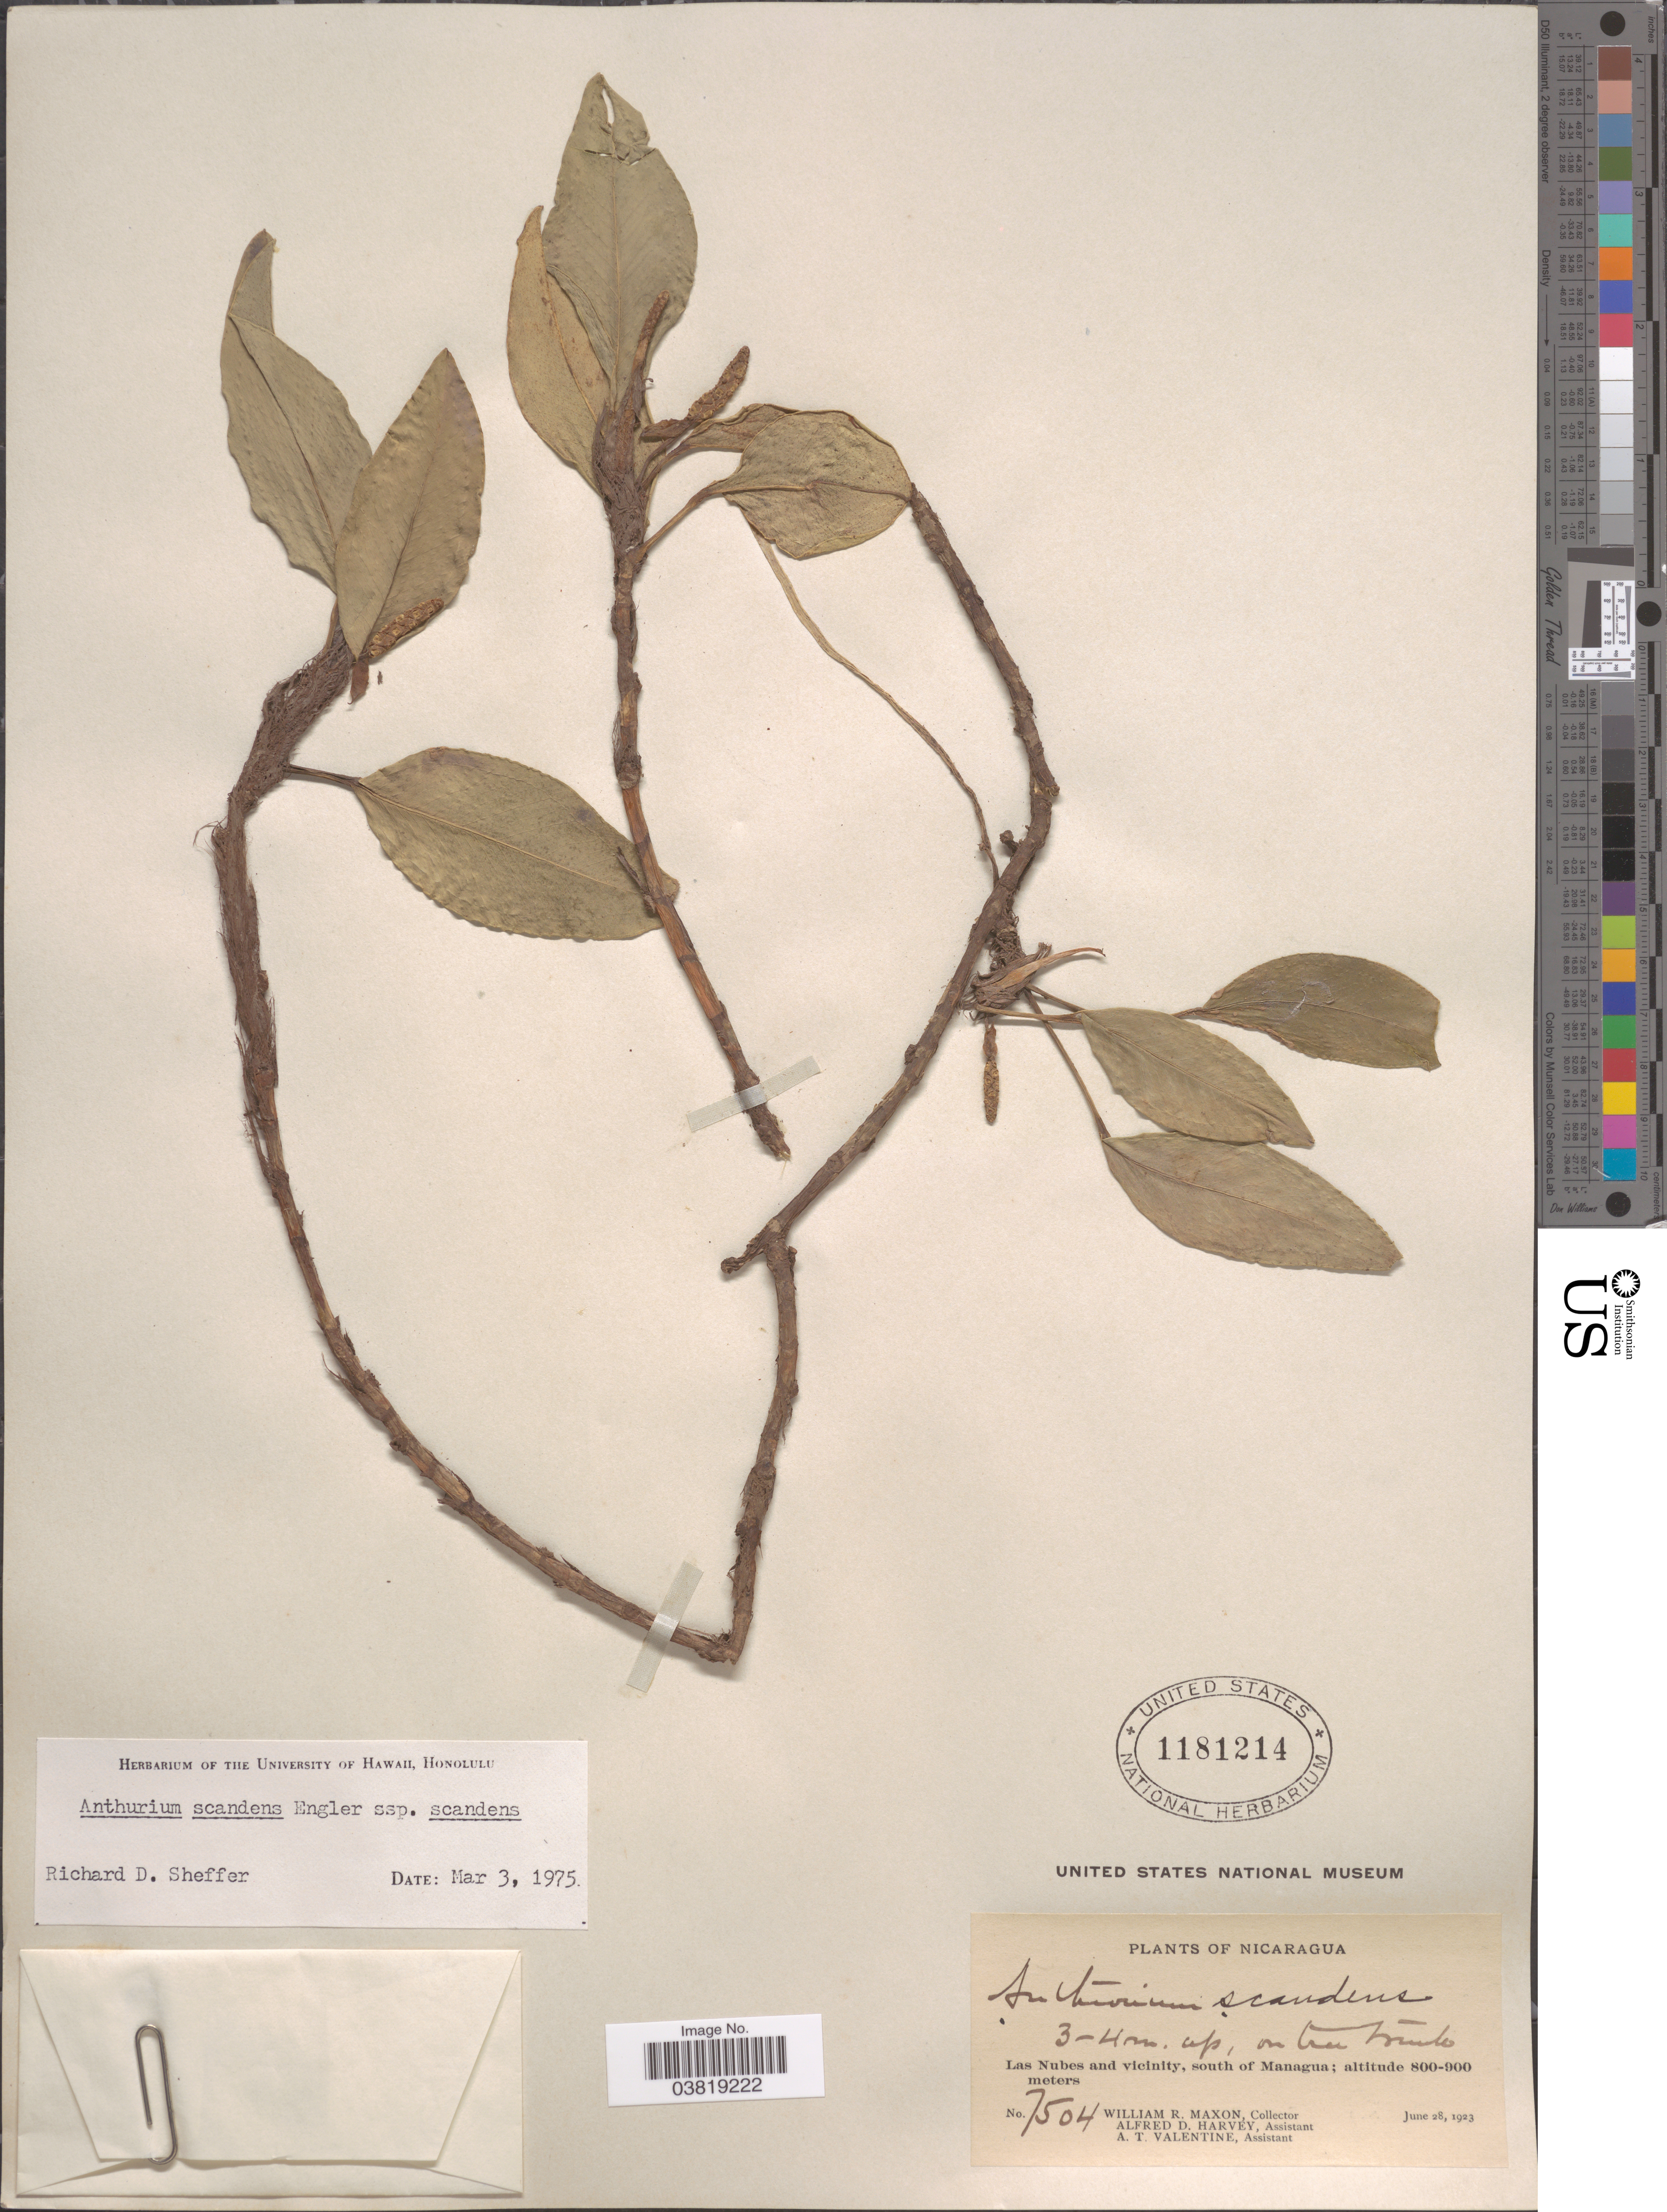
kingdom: Plantae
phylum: Tracheophyta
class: Liliopsida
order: Alismatales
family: Araceae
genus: Anthurium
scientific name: Anthurium scandens var. scandens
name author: (Aubl.) Engl.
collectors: W. R. Maxon, A. D. Harvey & A. Valentine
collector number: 7504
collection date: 1923-06-28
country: Nicaragua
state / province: Managua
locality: Las Nubes and vicinity, south of Managua.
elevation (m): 800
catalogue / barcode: US 1181214